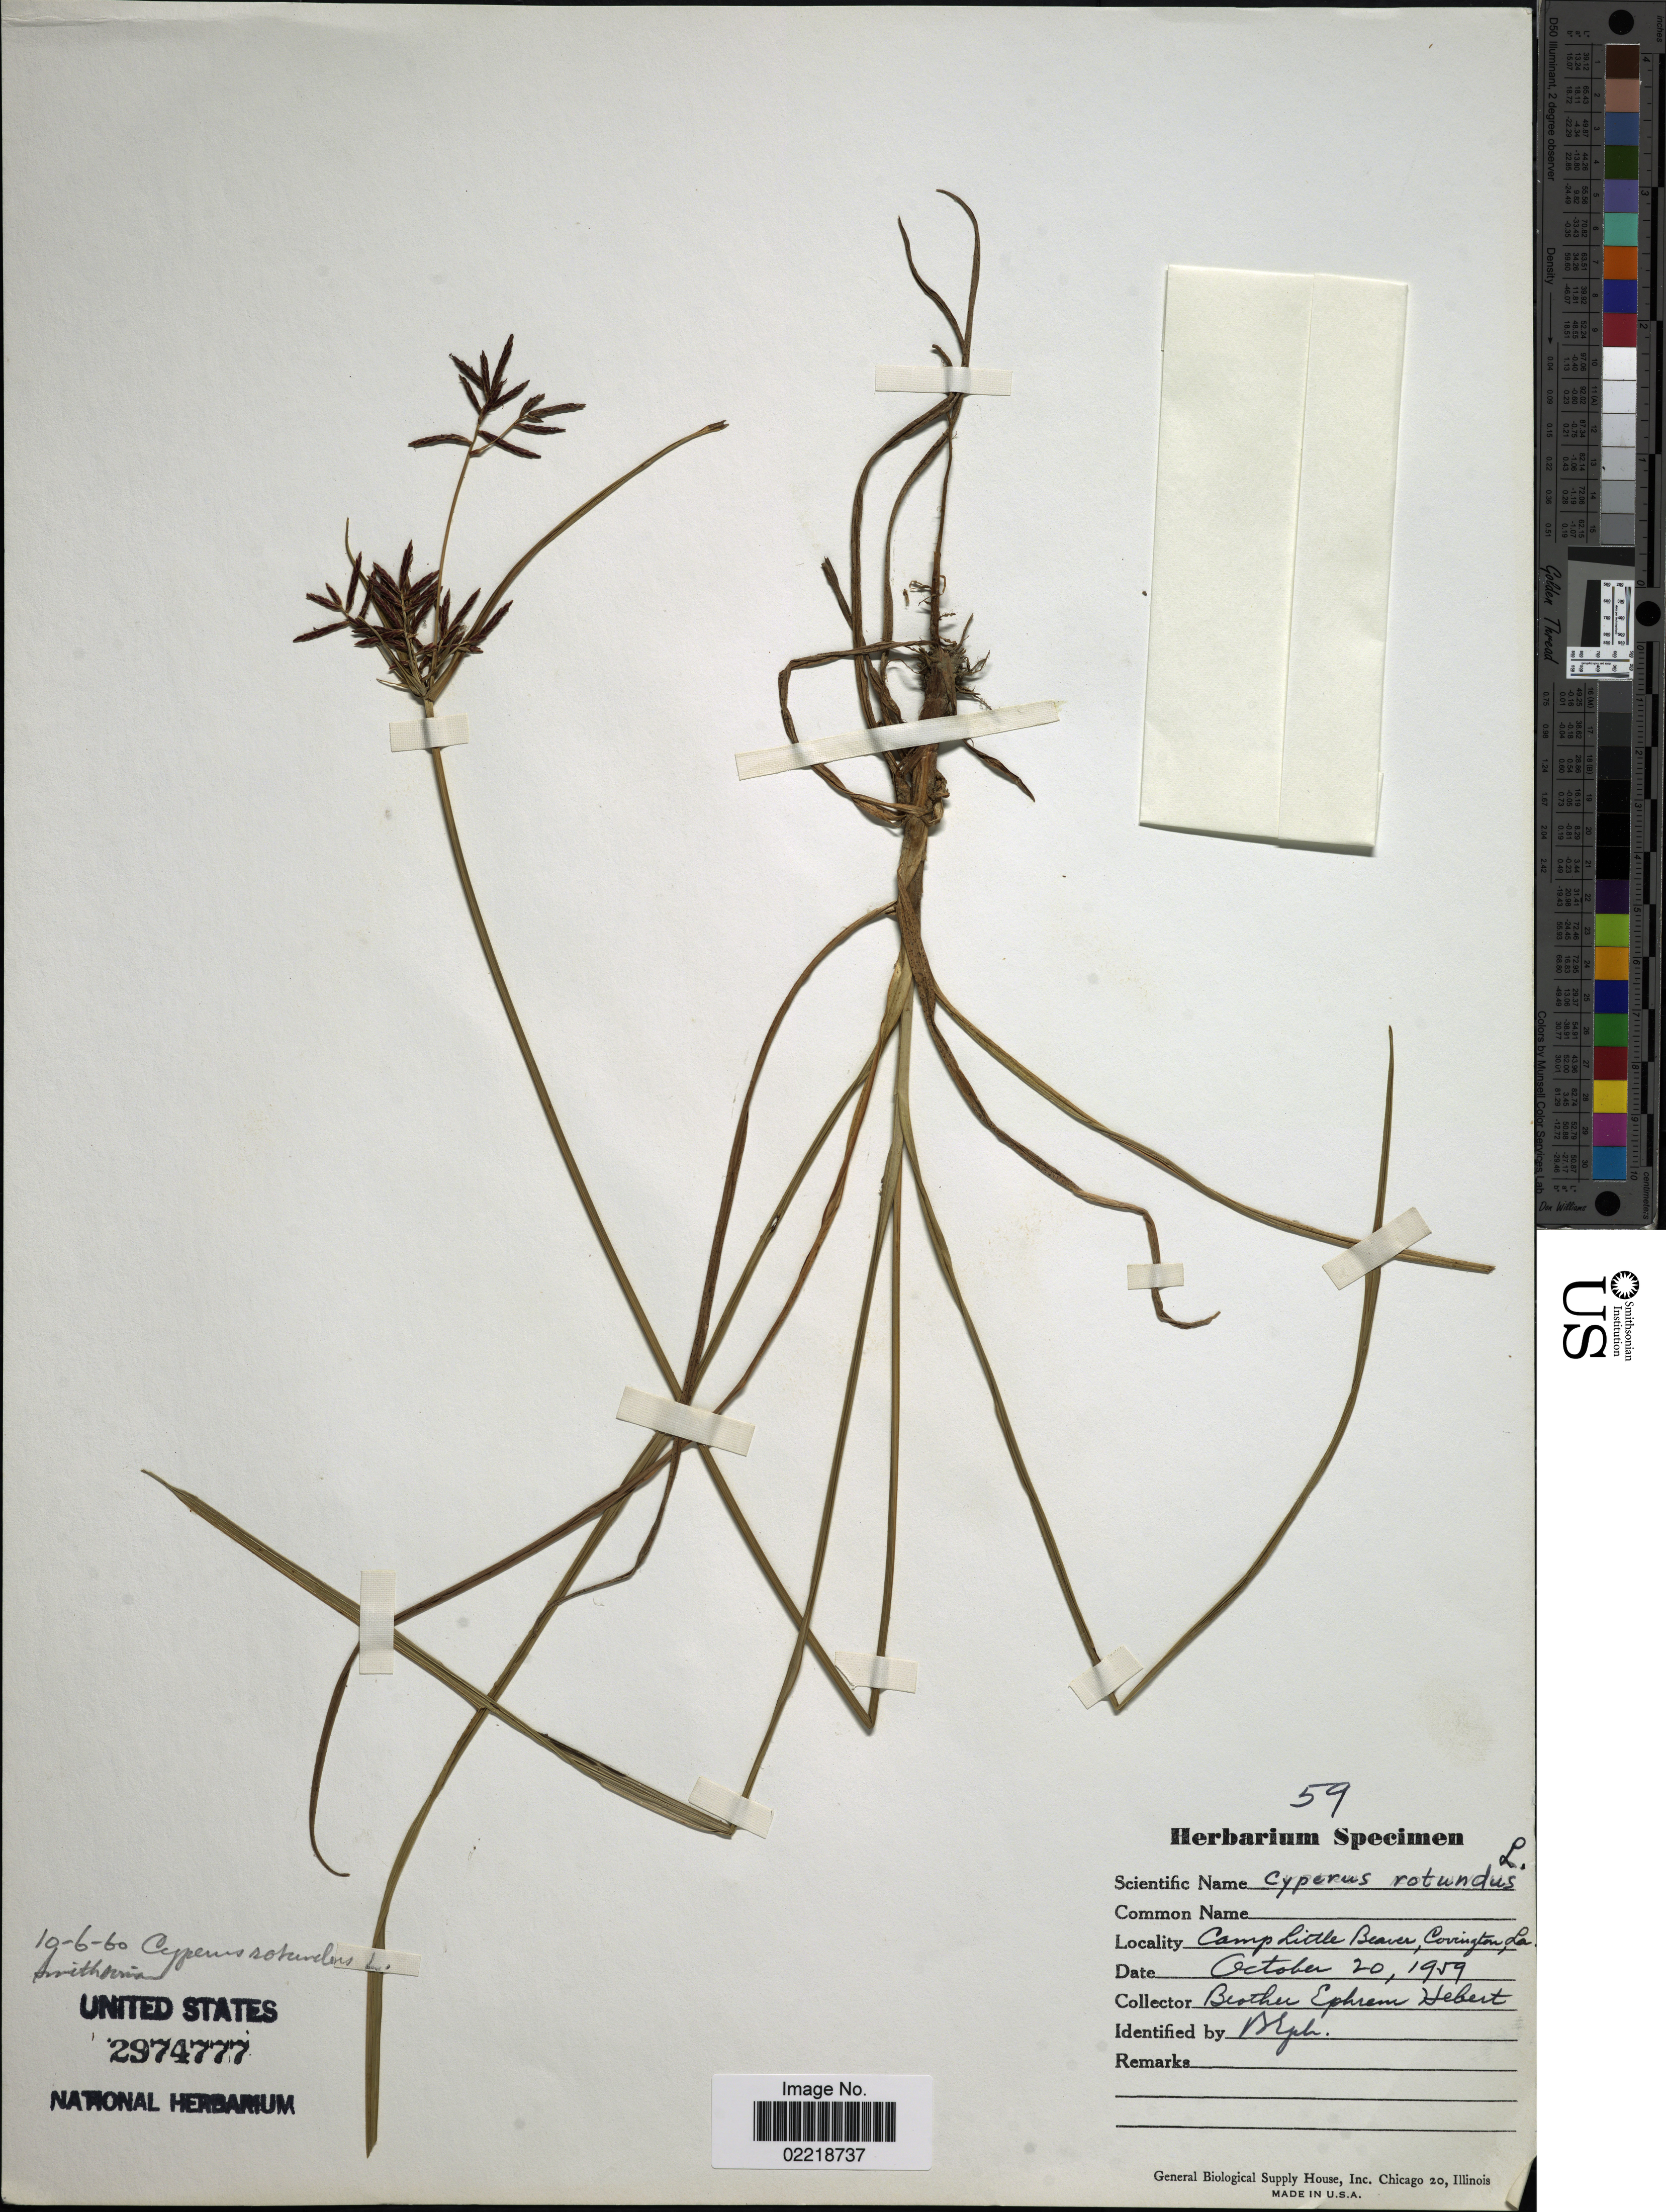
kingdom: Plantae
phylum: Tracheophyta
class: Liliopsida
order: Poales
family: Cyperaceae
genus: Cyperus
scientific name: Cyperus rotundus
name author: L.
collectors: E. Hebert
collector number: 59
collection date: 1959-10-20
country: United States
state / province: Louisiana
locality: Camp Little Bever, Covington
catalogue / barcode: US 2974777